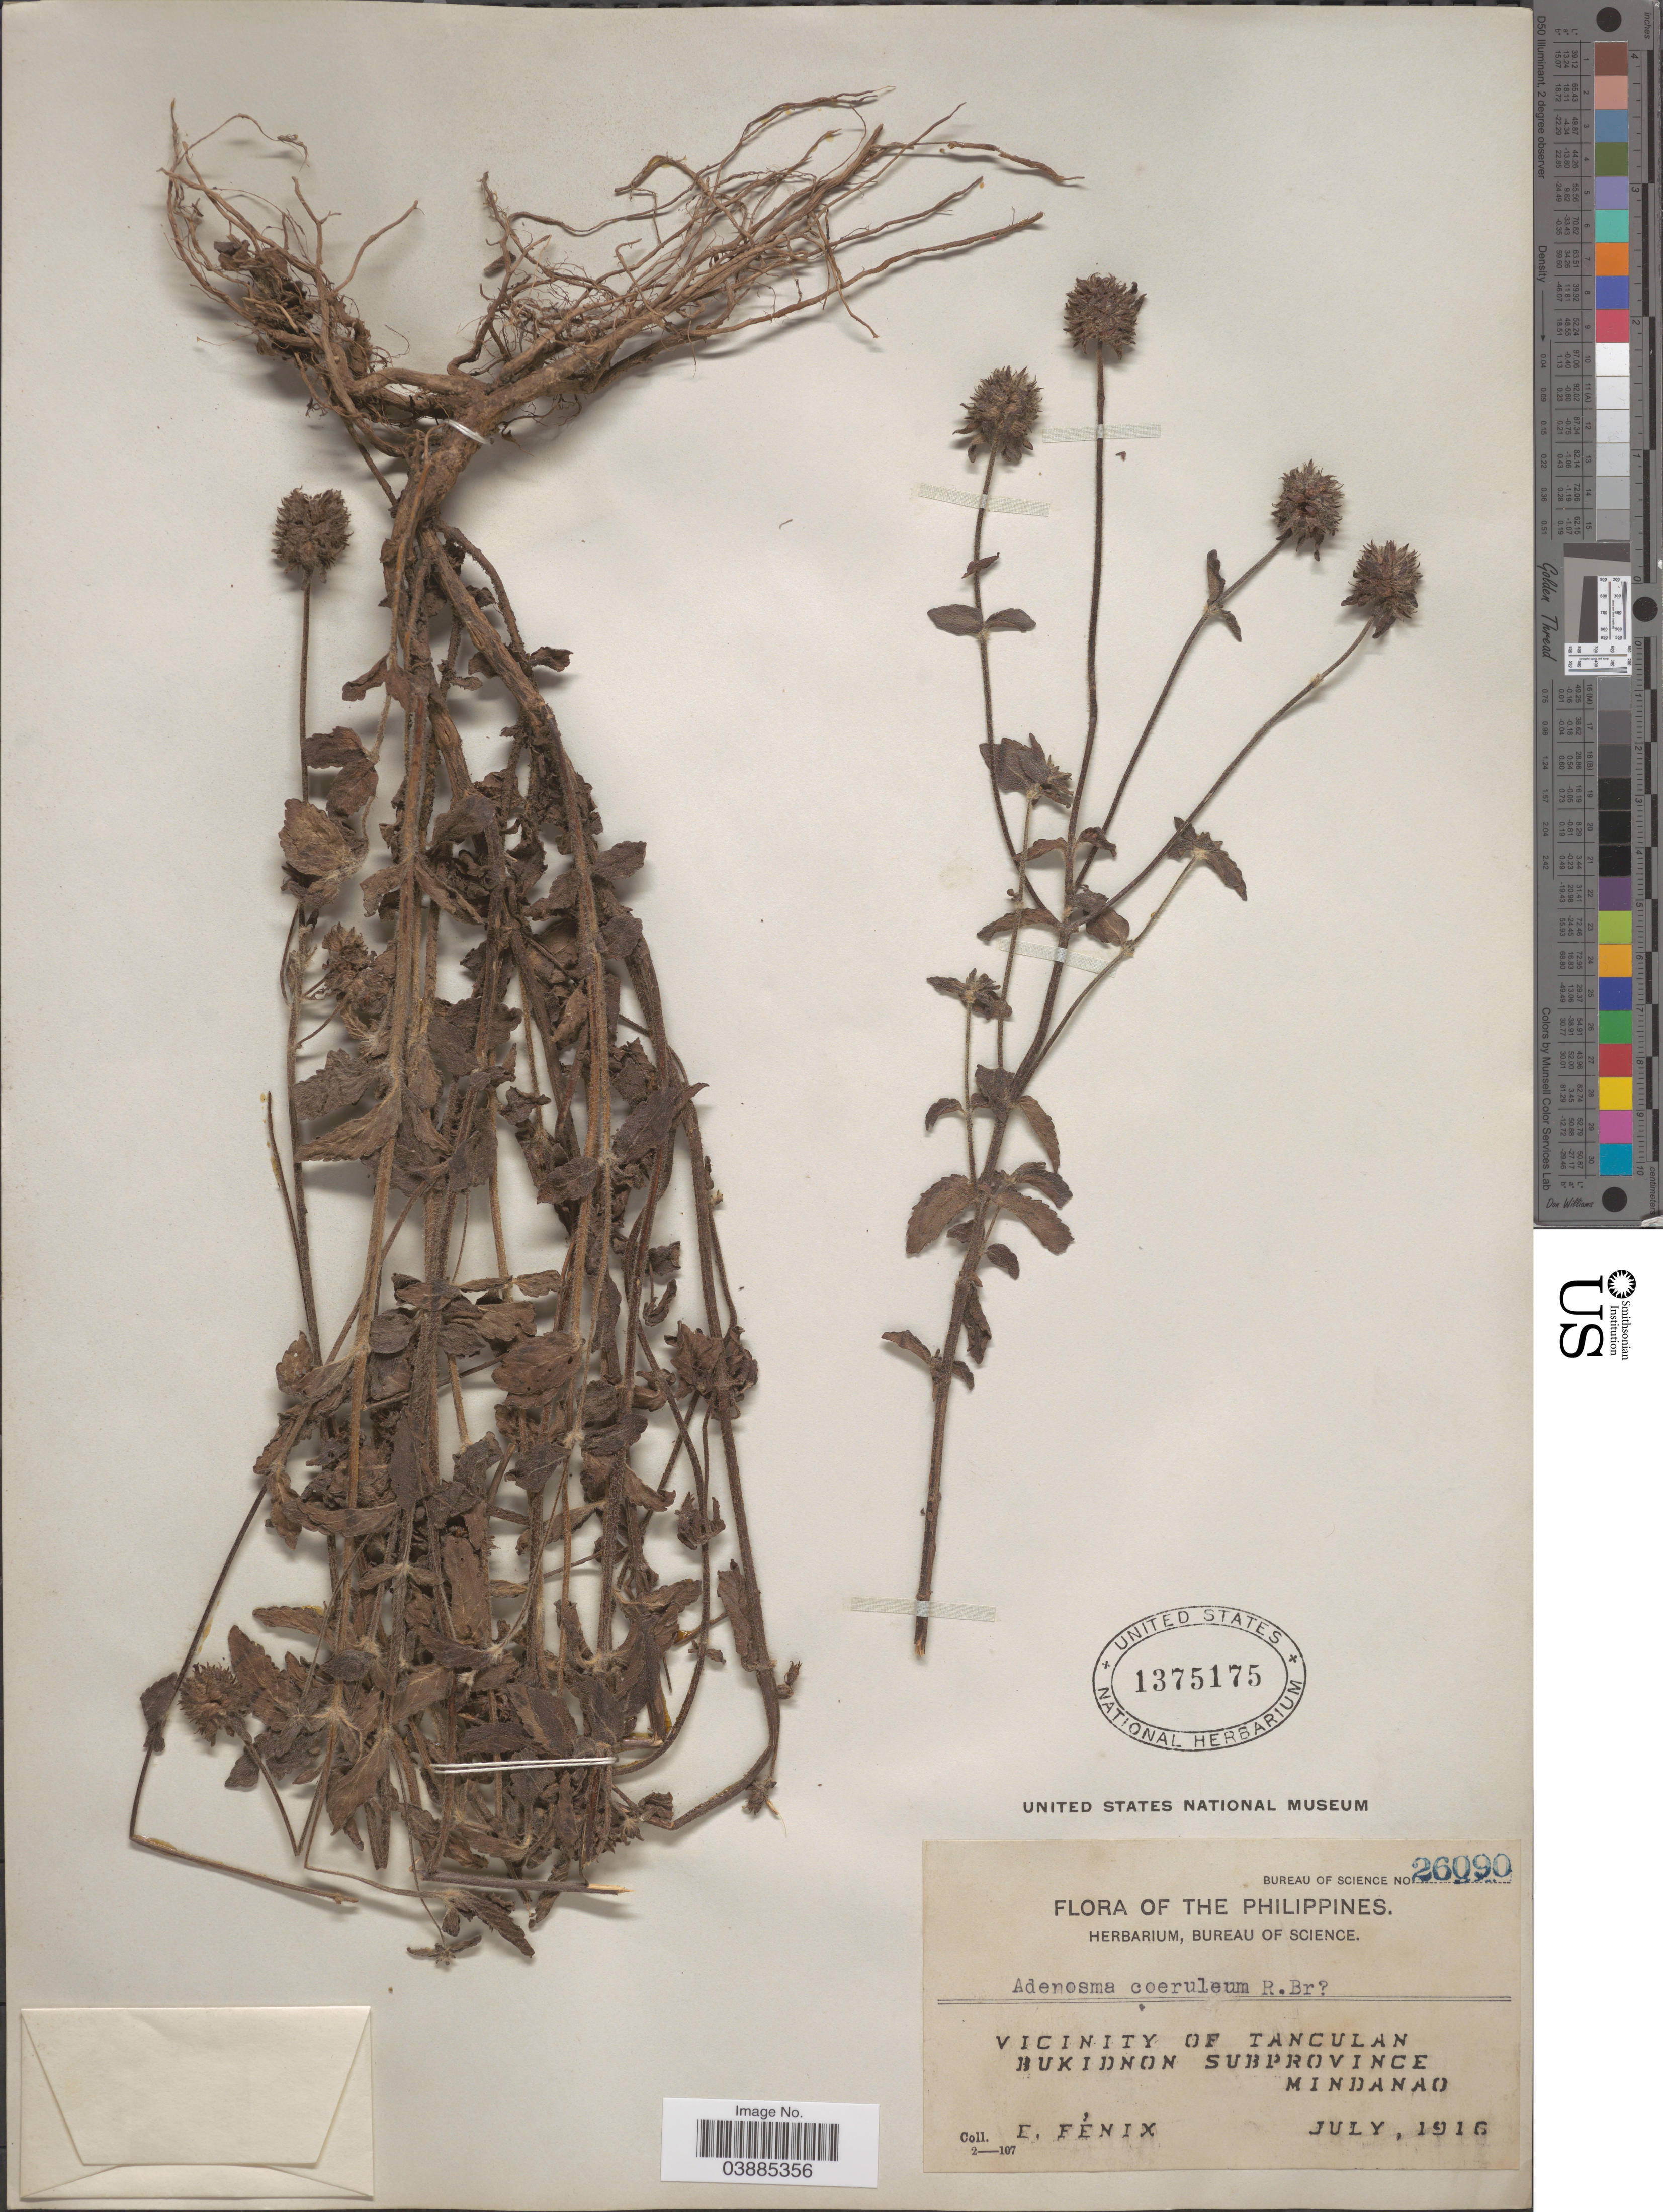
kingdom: Plantae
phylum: Tracheophyta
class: Magnoliopsida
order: Lamiales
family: Plantaginaceae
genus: Adenosma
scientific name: Adenosma caeruleum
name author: R. Br.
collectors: E. Fénix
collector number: Bureau of Science 26090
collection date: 1916-07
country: Philippines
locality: Vicinity of Tanculan. Bukidnon Subprovince. Mindanao.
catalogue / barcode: US 1375175